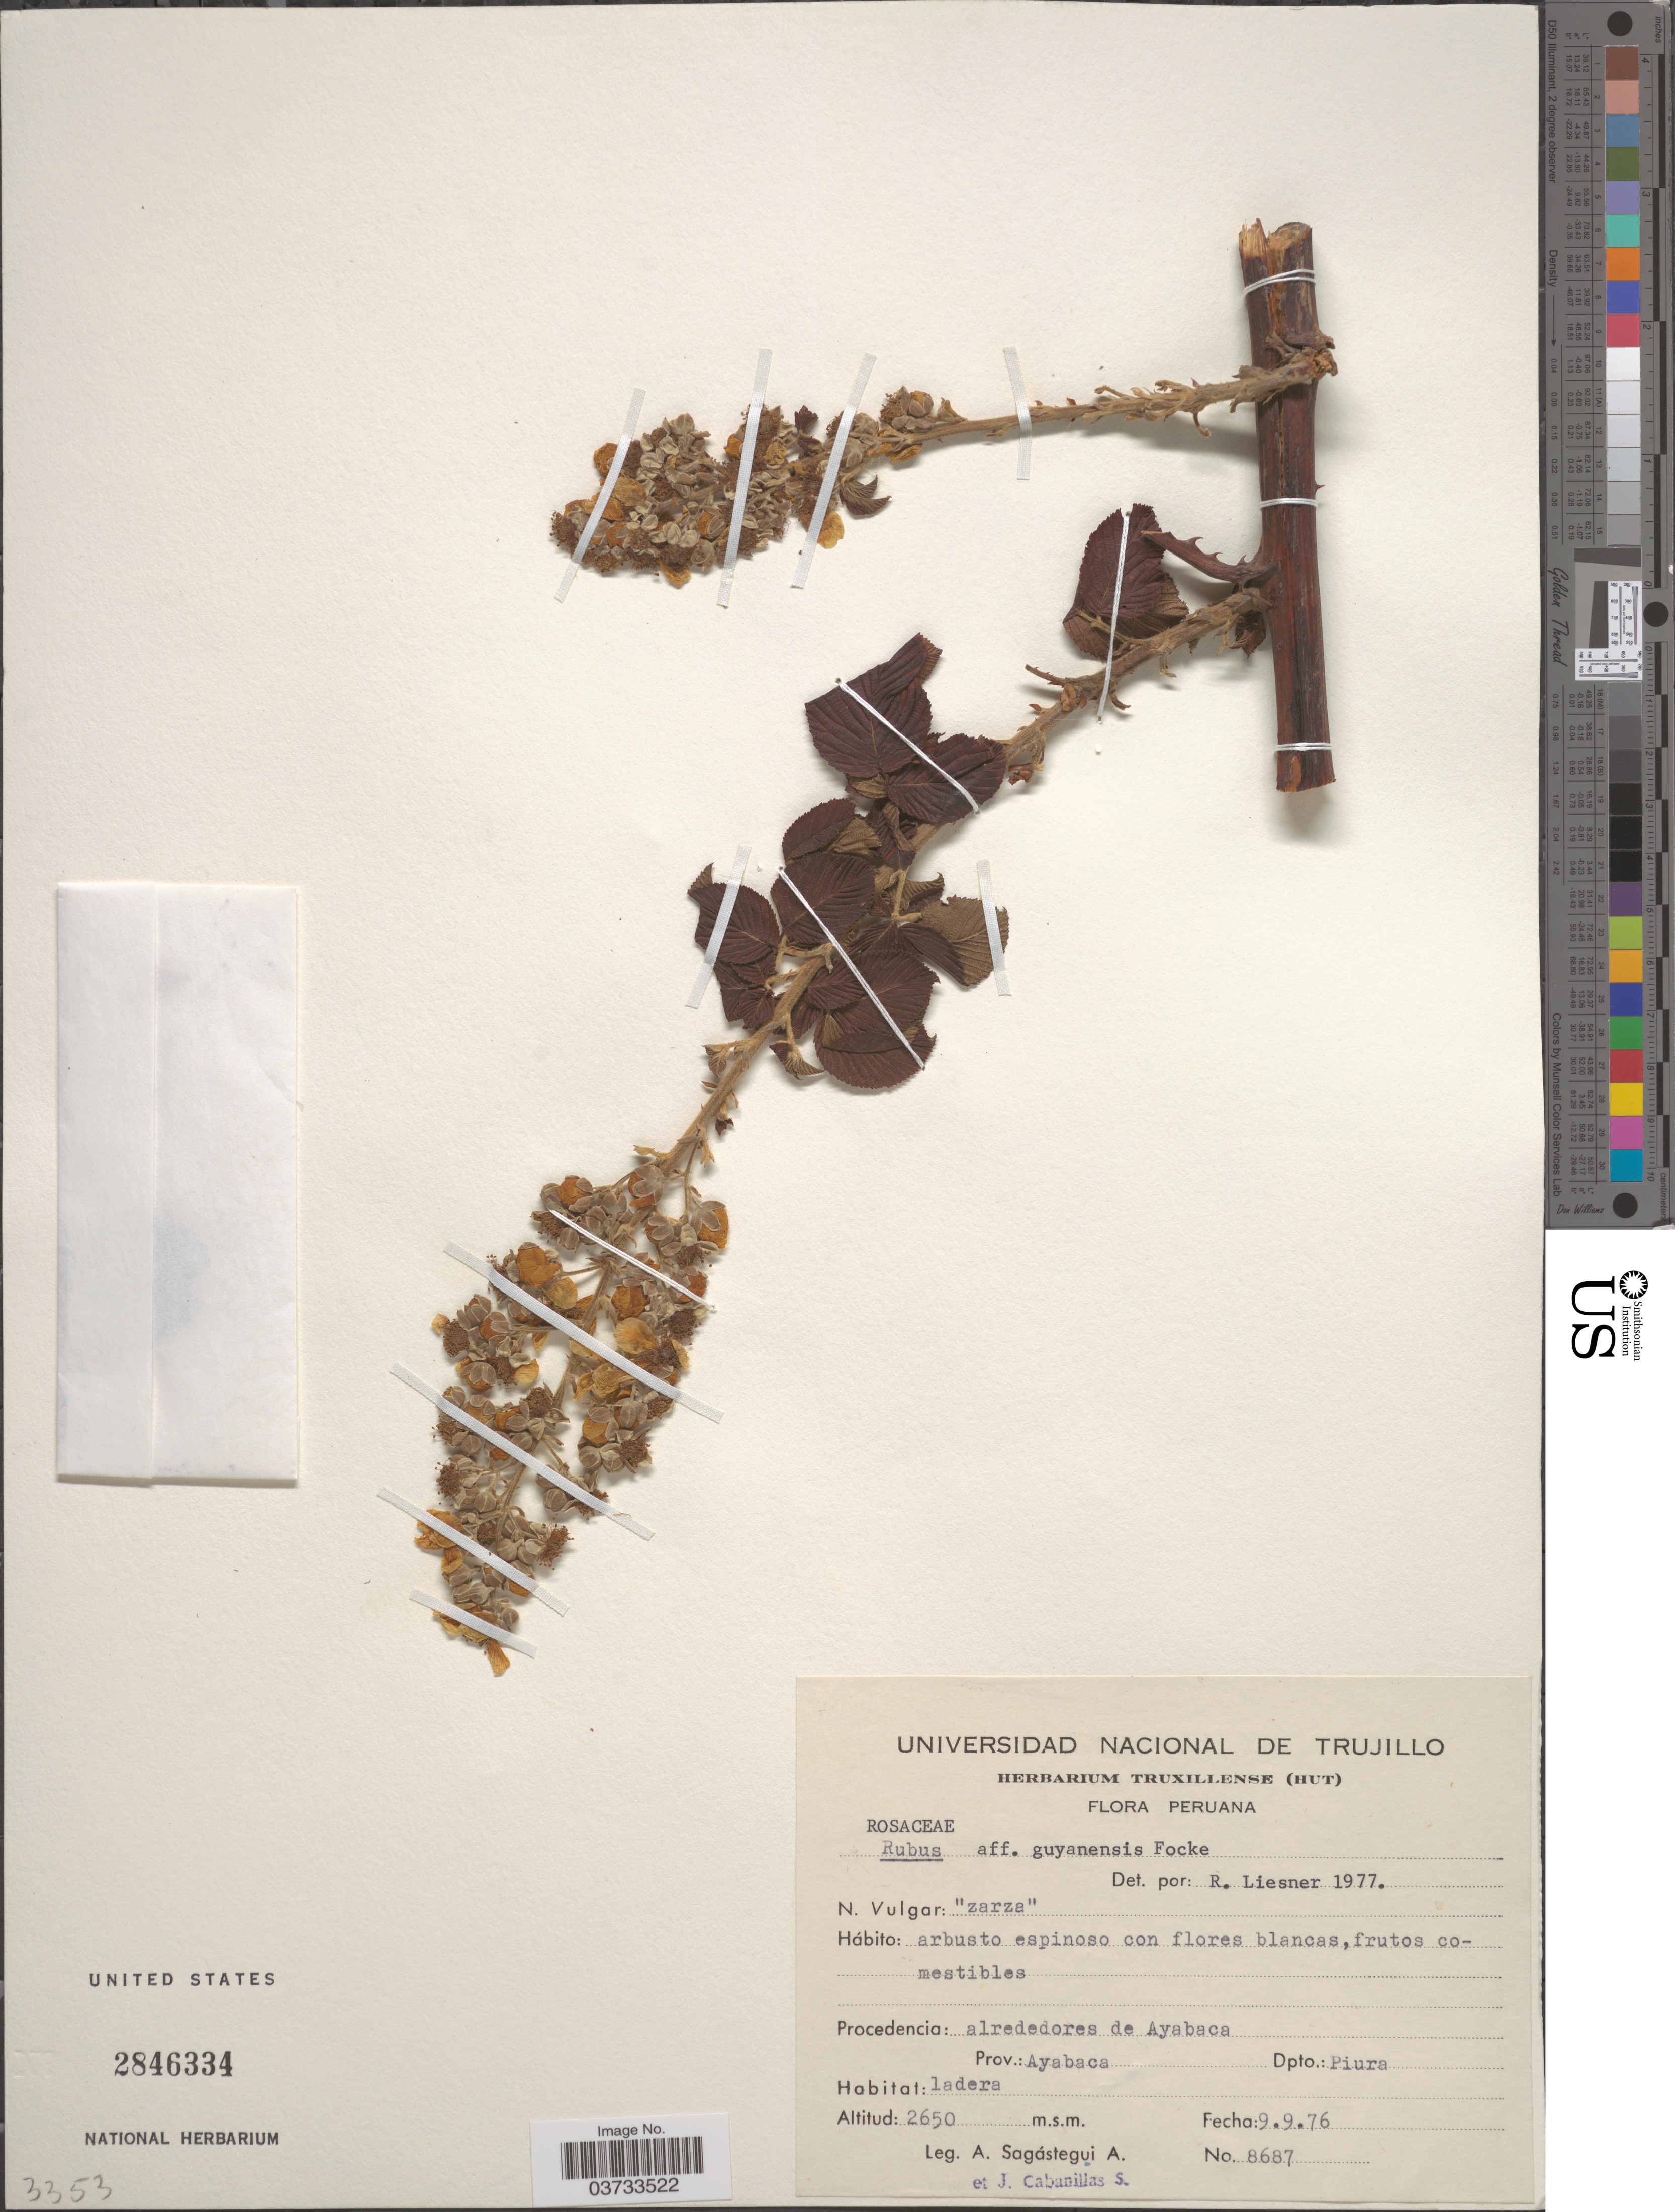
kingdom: Plantae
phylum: Tracheophyta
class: Magnoliopsida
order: Rosales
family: Rosaceae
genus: Rubus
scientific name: Rubus guyanensis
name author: Focke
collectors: A. Sagástegui A. & J. Cabanillas S.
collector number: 8687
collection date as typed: Transcribed d/m/y: 9/9/76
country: Peru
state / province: Piura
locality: Procedencia: alrededores de Ayabaca. Prov. Ayabaca. Dpto.: Piura.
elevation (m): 2650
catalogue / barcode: US 2846334